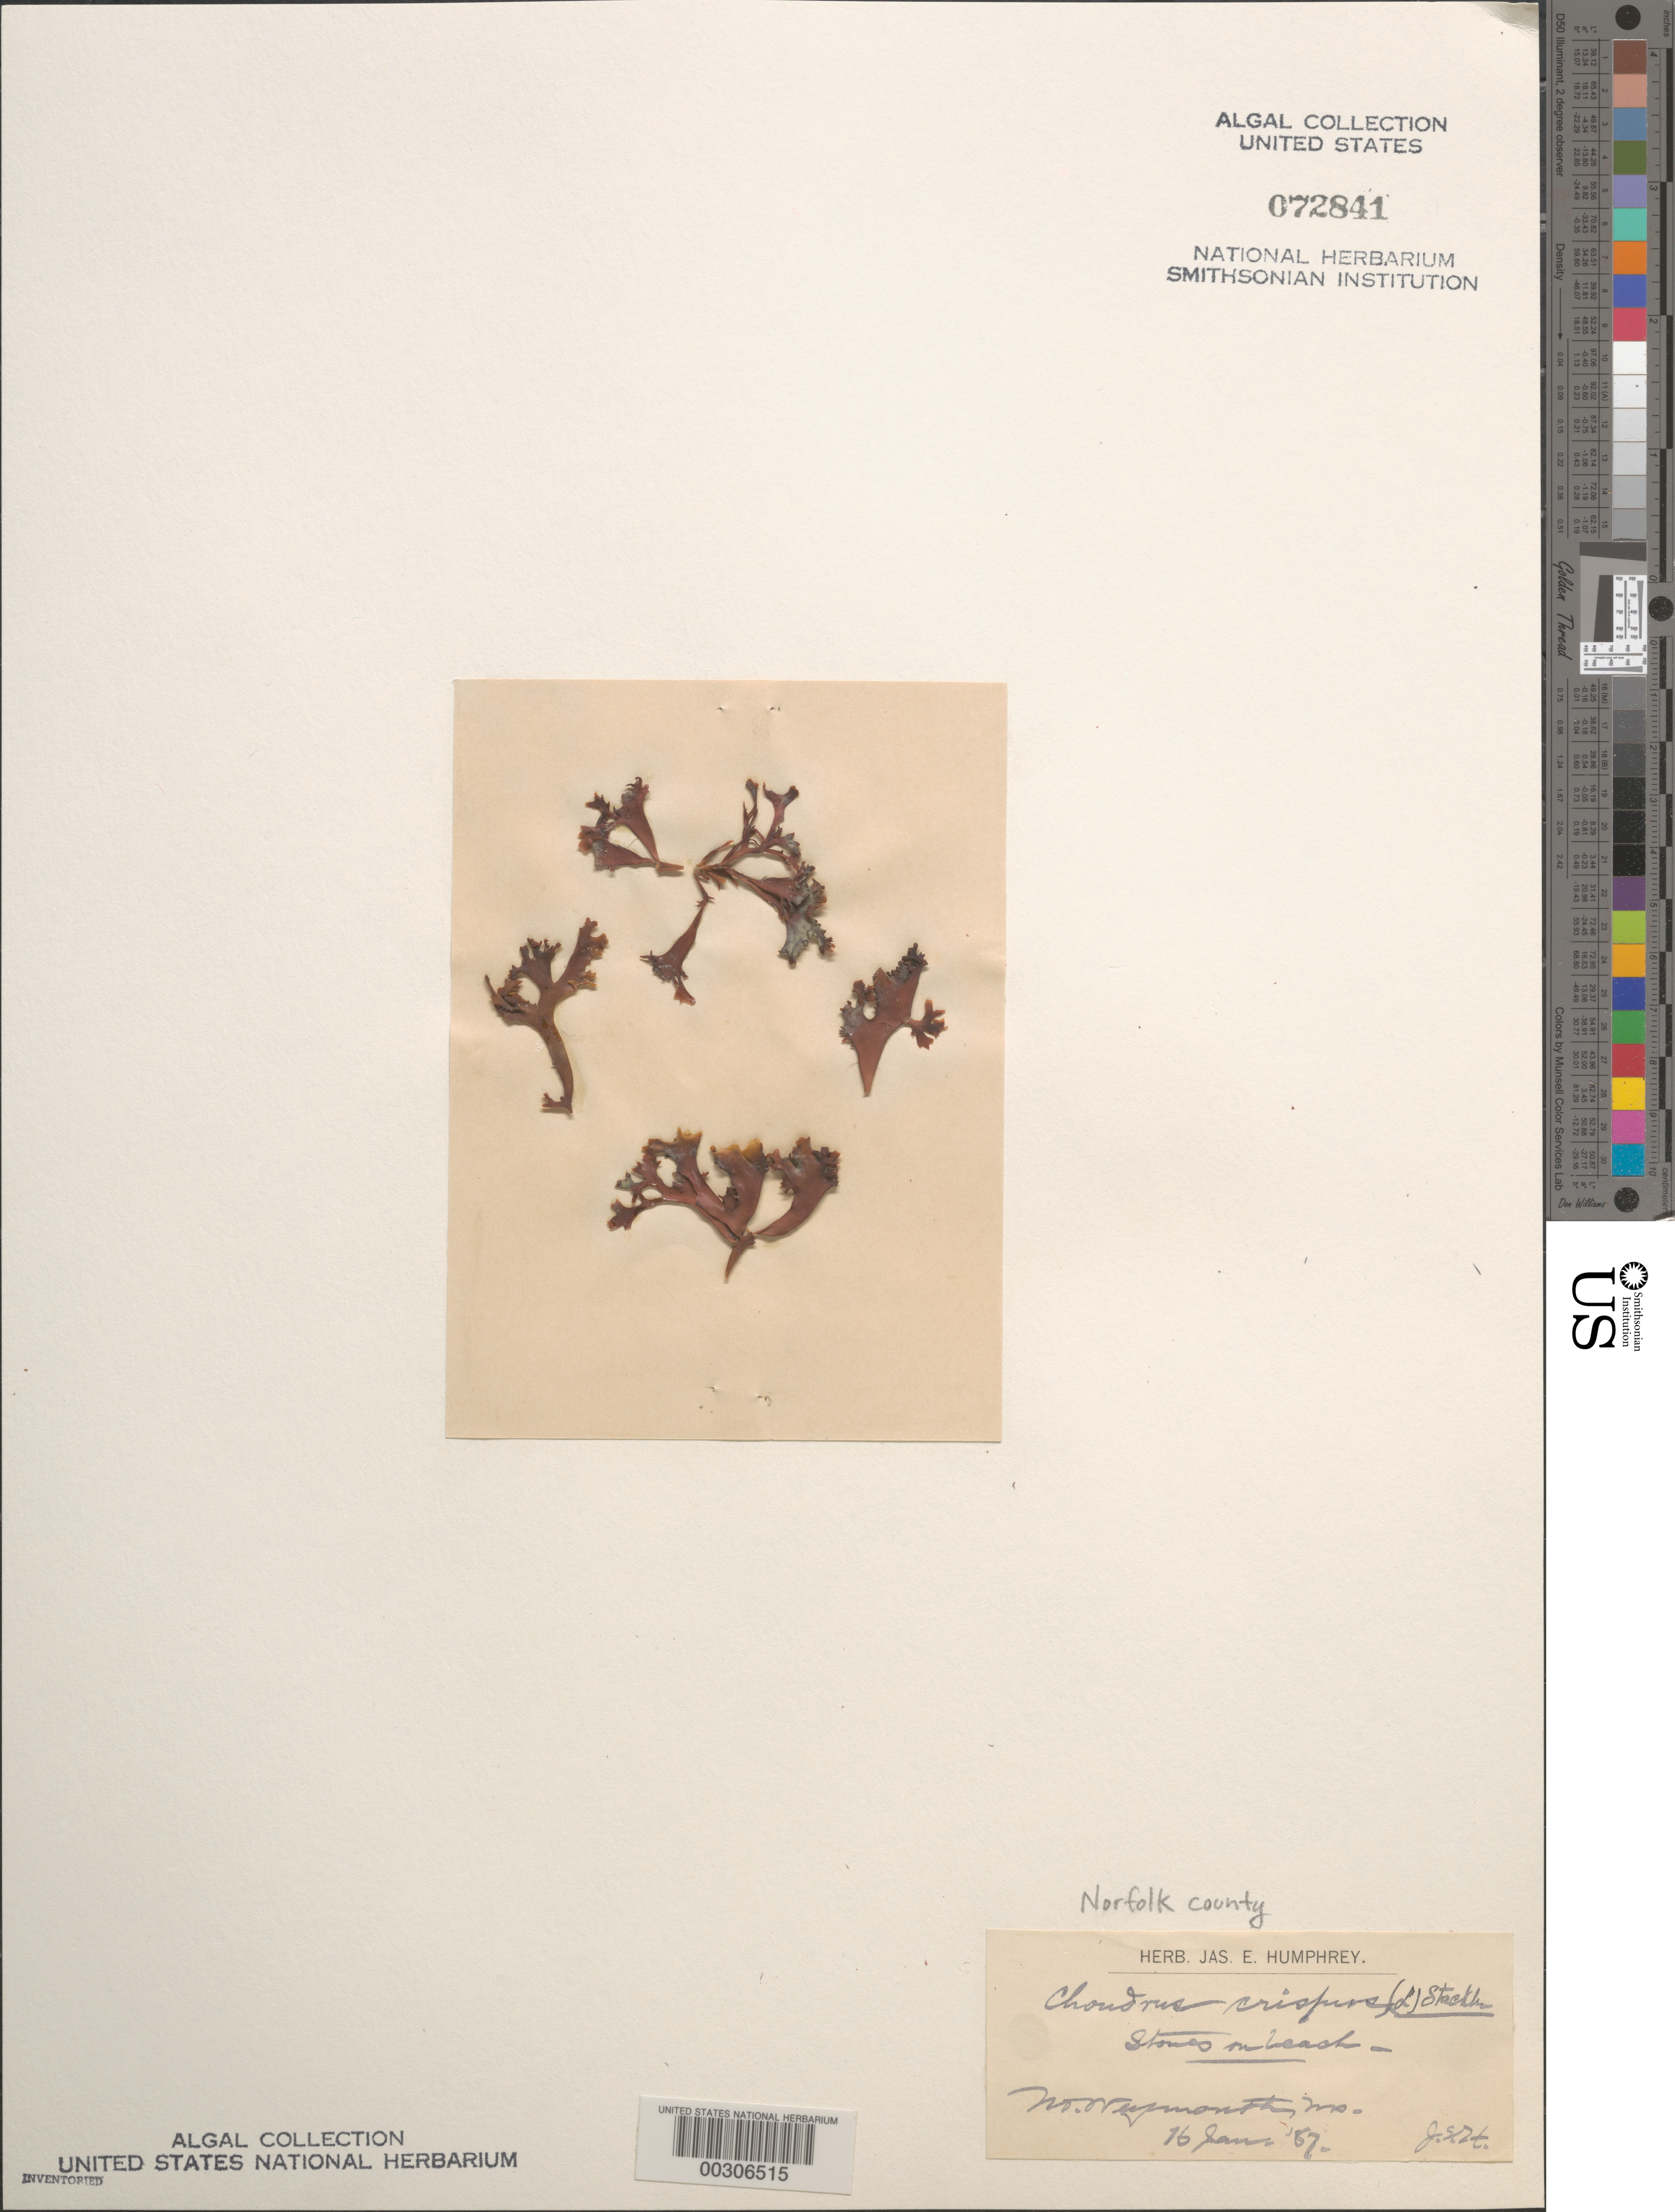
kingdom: Plantae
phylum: Rhodophyta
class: Florideophyceae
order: Gigartinales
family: Gigartinaceae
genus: Chondrus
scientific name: Chondrus crispus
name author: Stackh.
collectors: J. Humphrey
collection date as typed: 16 Jan 1887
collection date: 1887-01-16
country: United States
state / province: Massachusetts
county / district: Norfolk County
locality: North Weymouth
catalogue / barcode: US 72841